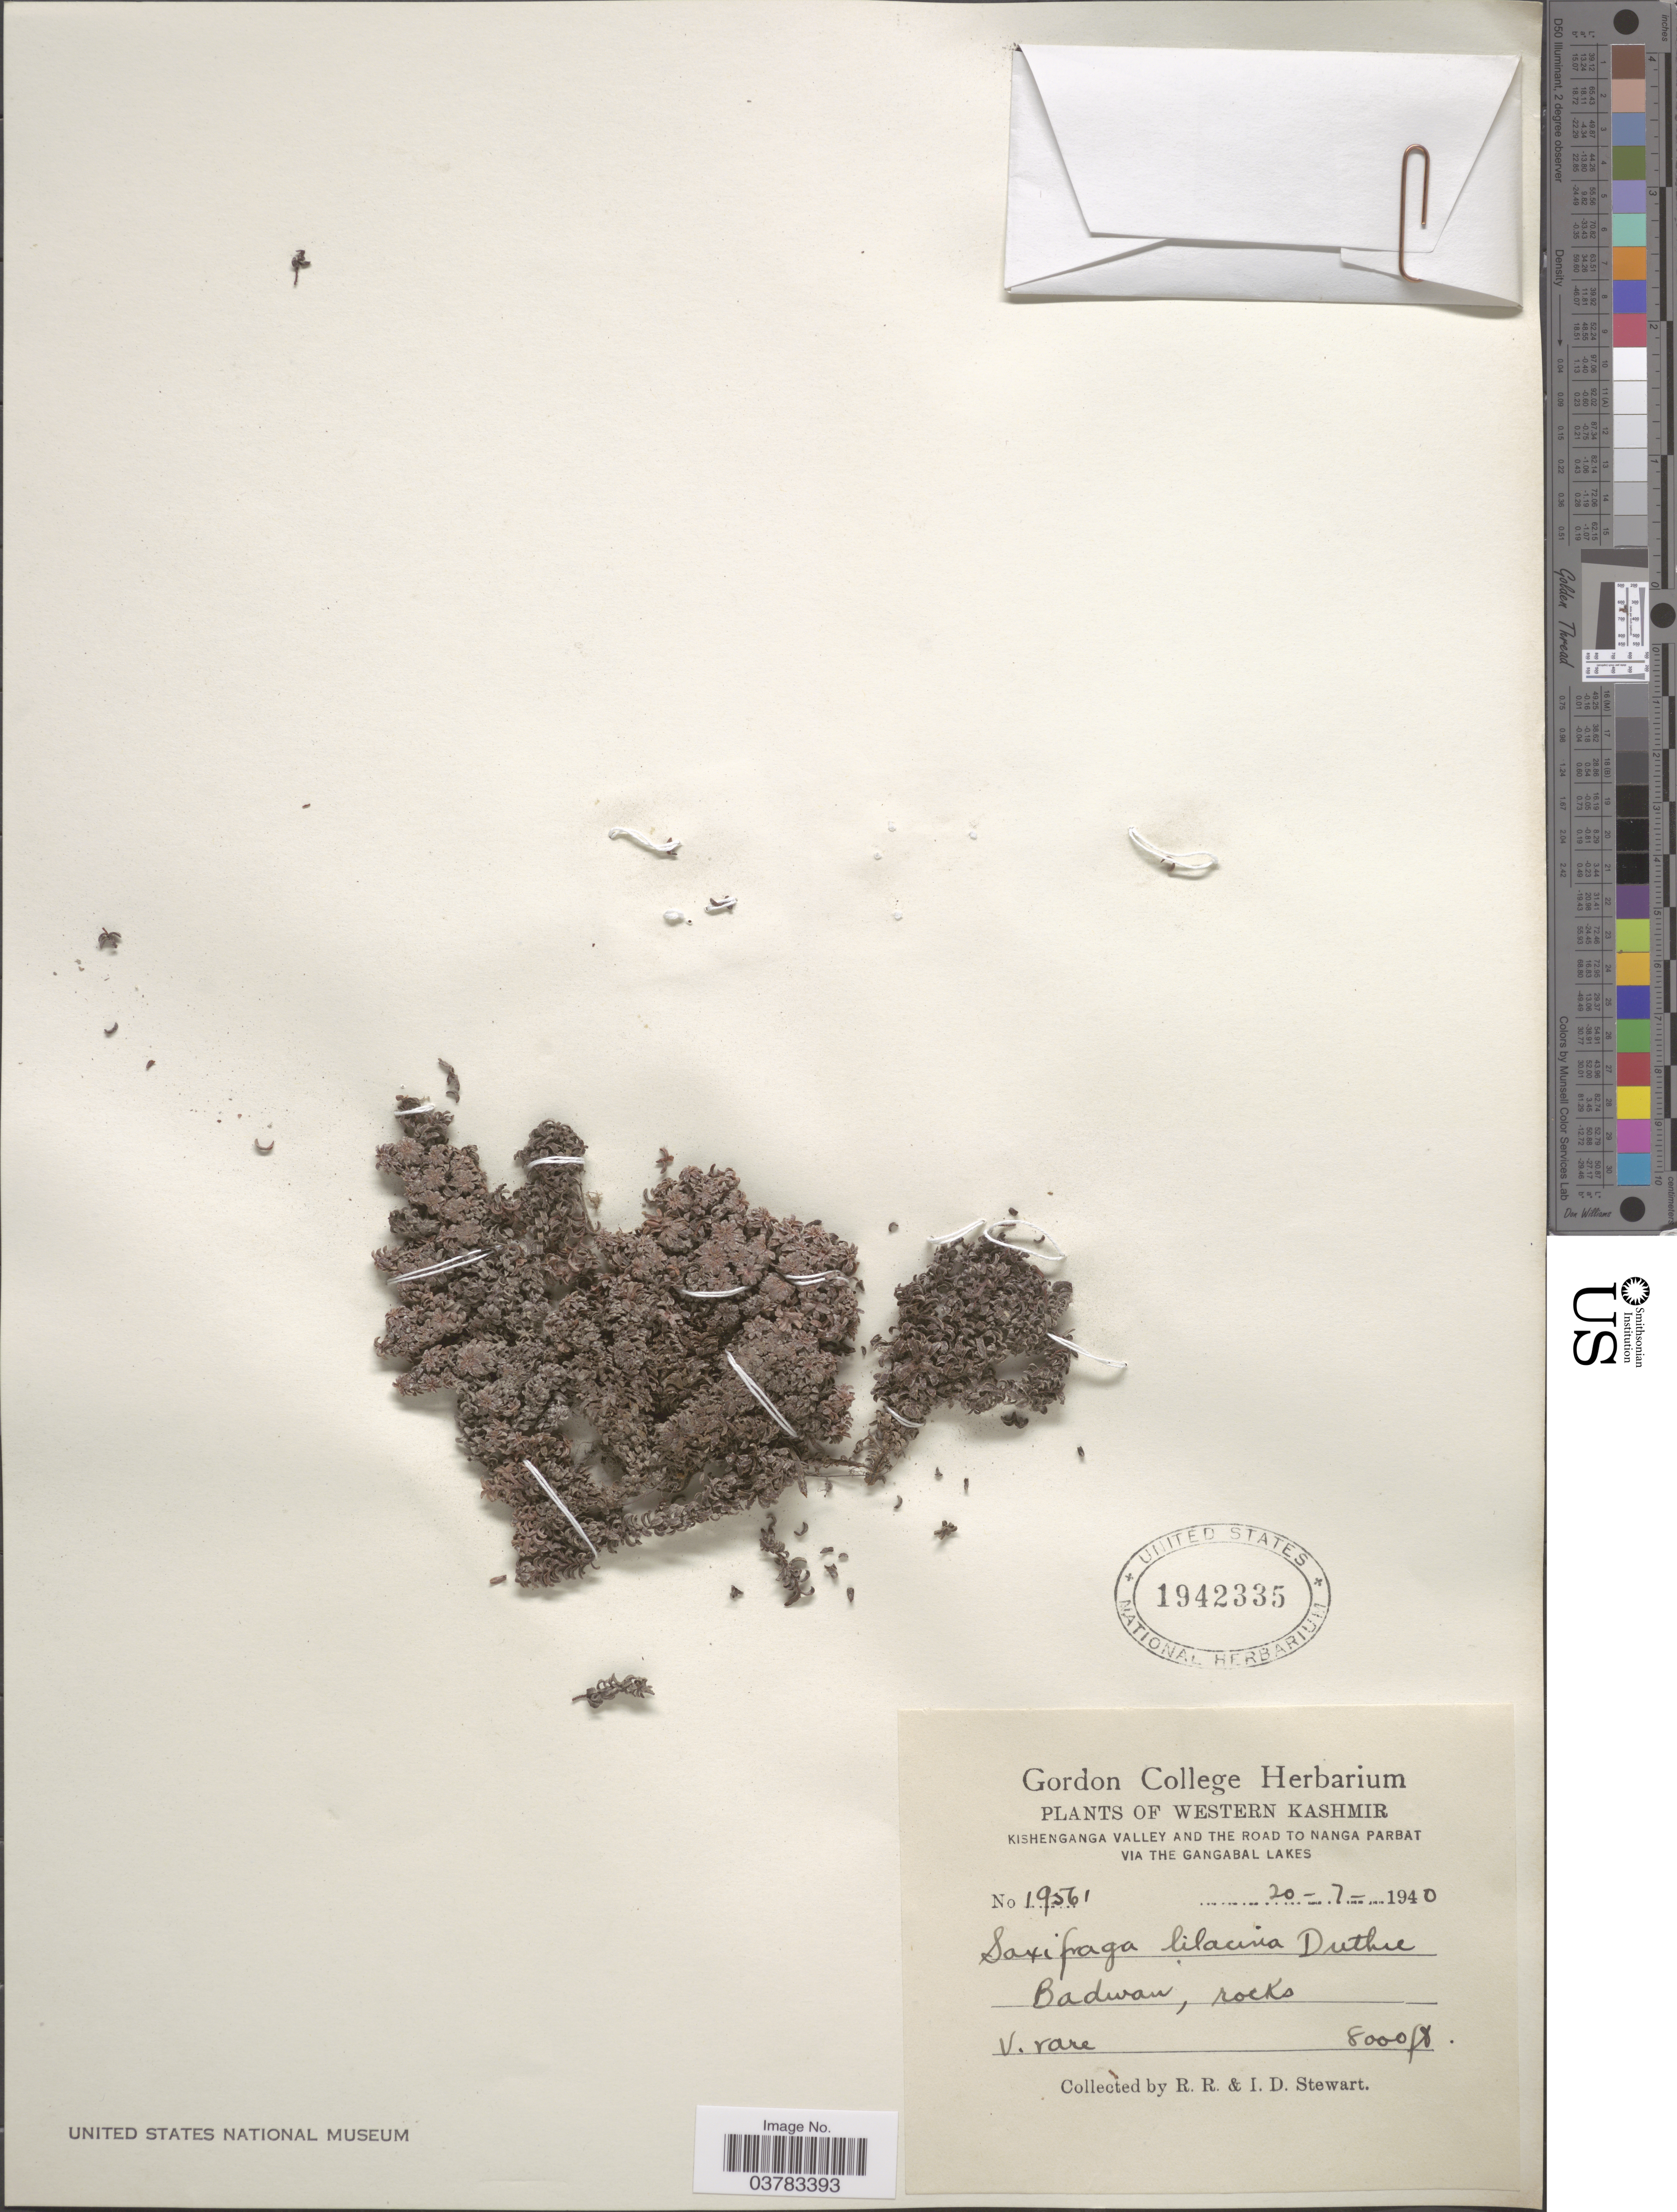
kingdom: Plantae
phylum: Tracheophyta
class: Magnoliopsida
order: Saxifragales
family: Saxifragaceae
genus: Saxifraga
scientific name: Saxifraga lilacina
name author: Duthie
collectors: R. Stewart & I. Stewart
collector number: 19561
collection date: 1940-07-20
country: India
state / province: Jammu and Kashmir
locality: Western Kashmir. Kishenganga Valley and the road to Nanga Parbat via the Gangabal Lakes. Badwan, rocks.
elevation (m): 2438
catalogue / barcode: US 1942335